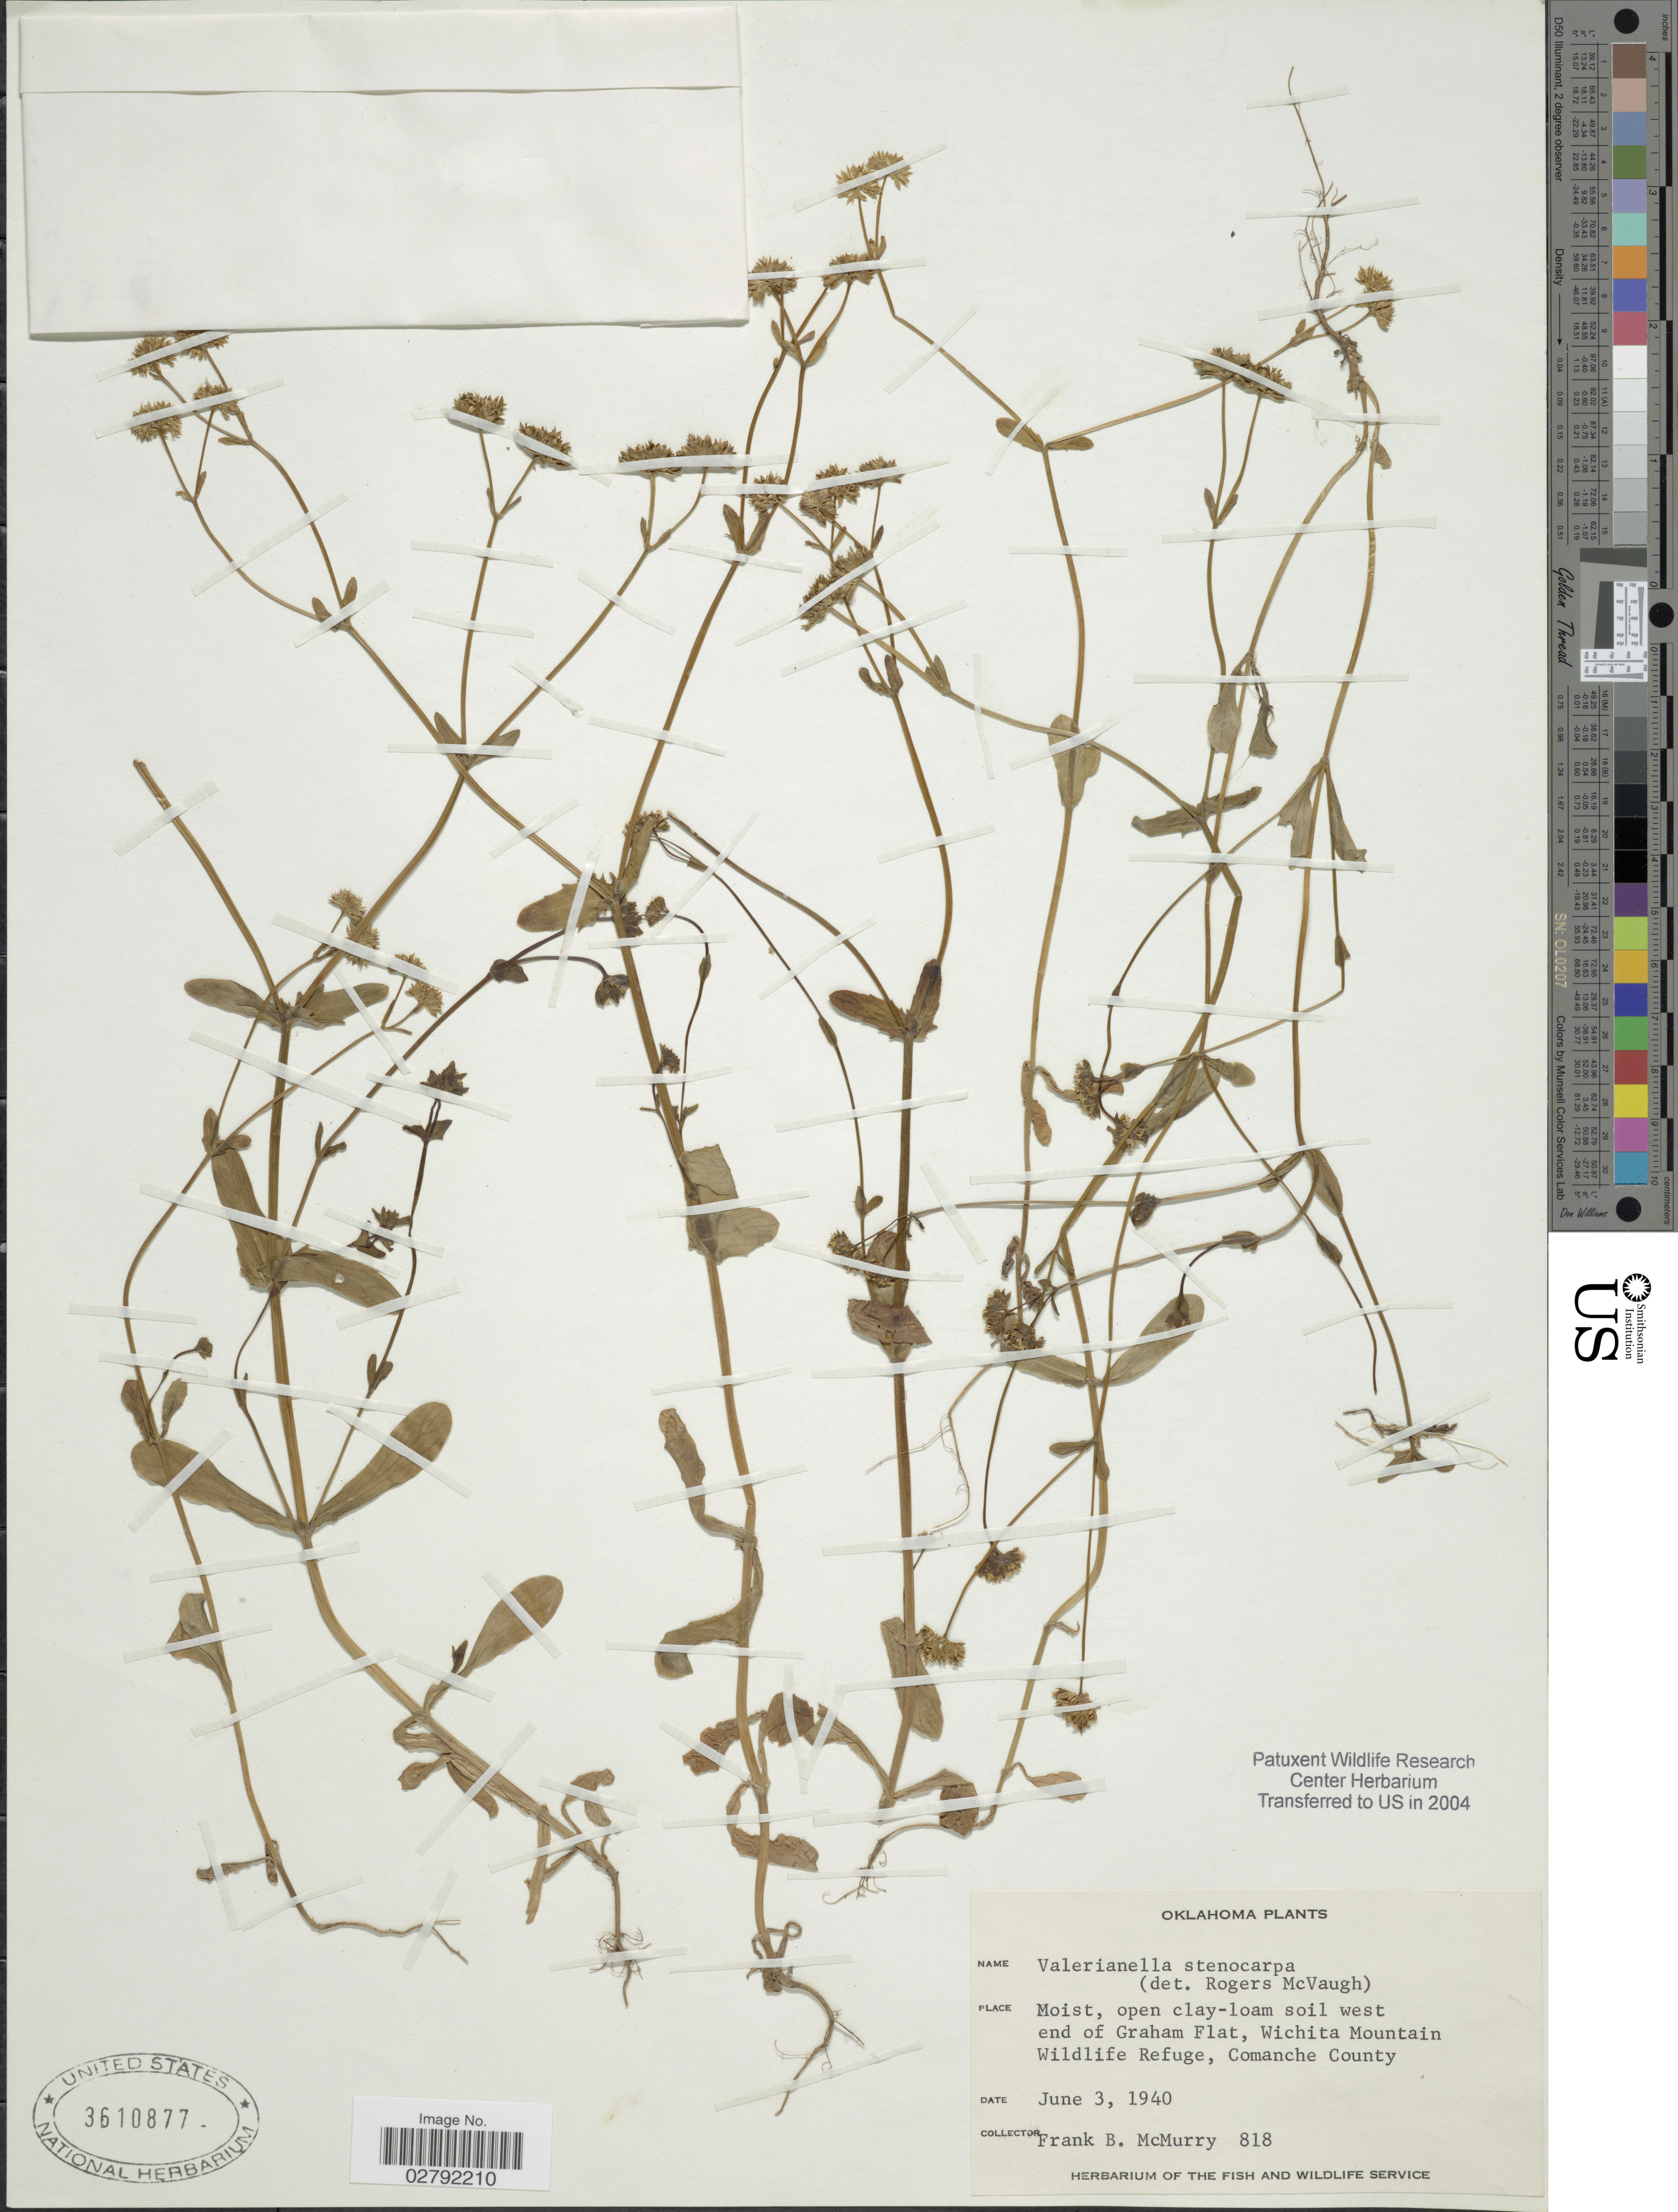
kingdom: Plantae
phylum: Tracheophyta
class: Magnoliopsida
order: Dipsacales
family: Caprifoliaceae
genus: Valerianella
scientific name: Valerianella stenocarpa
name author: (Engelm. ex A. Gray) Krok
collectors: F. B. McMurry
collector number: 818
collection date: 1940-06-03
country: United States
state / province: Oklahoma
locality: West end of Graham Flat, Wichita Mountain Wildlife Refuge, Comanche County.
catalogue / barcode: US 3610877